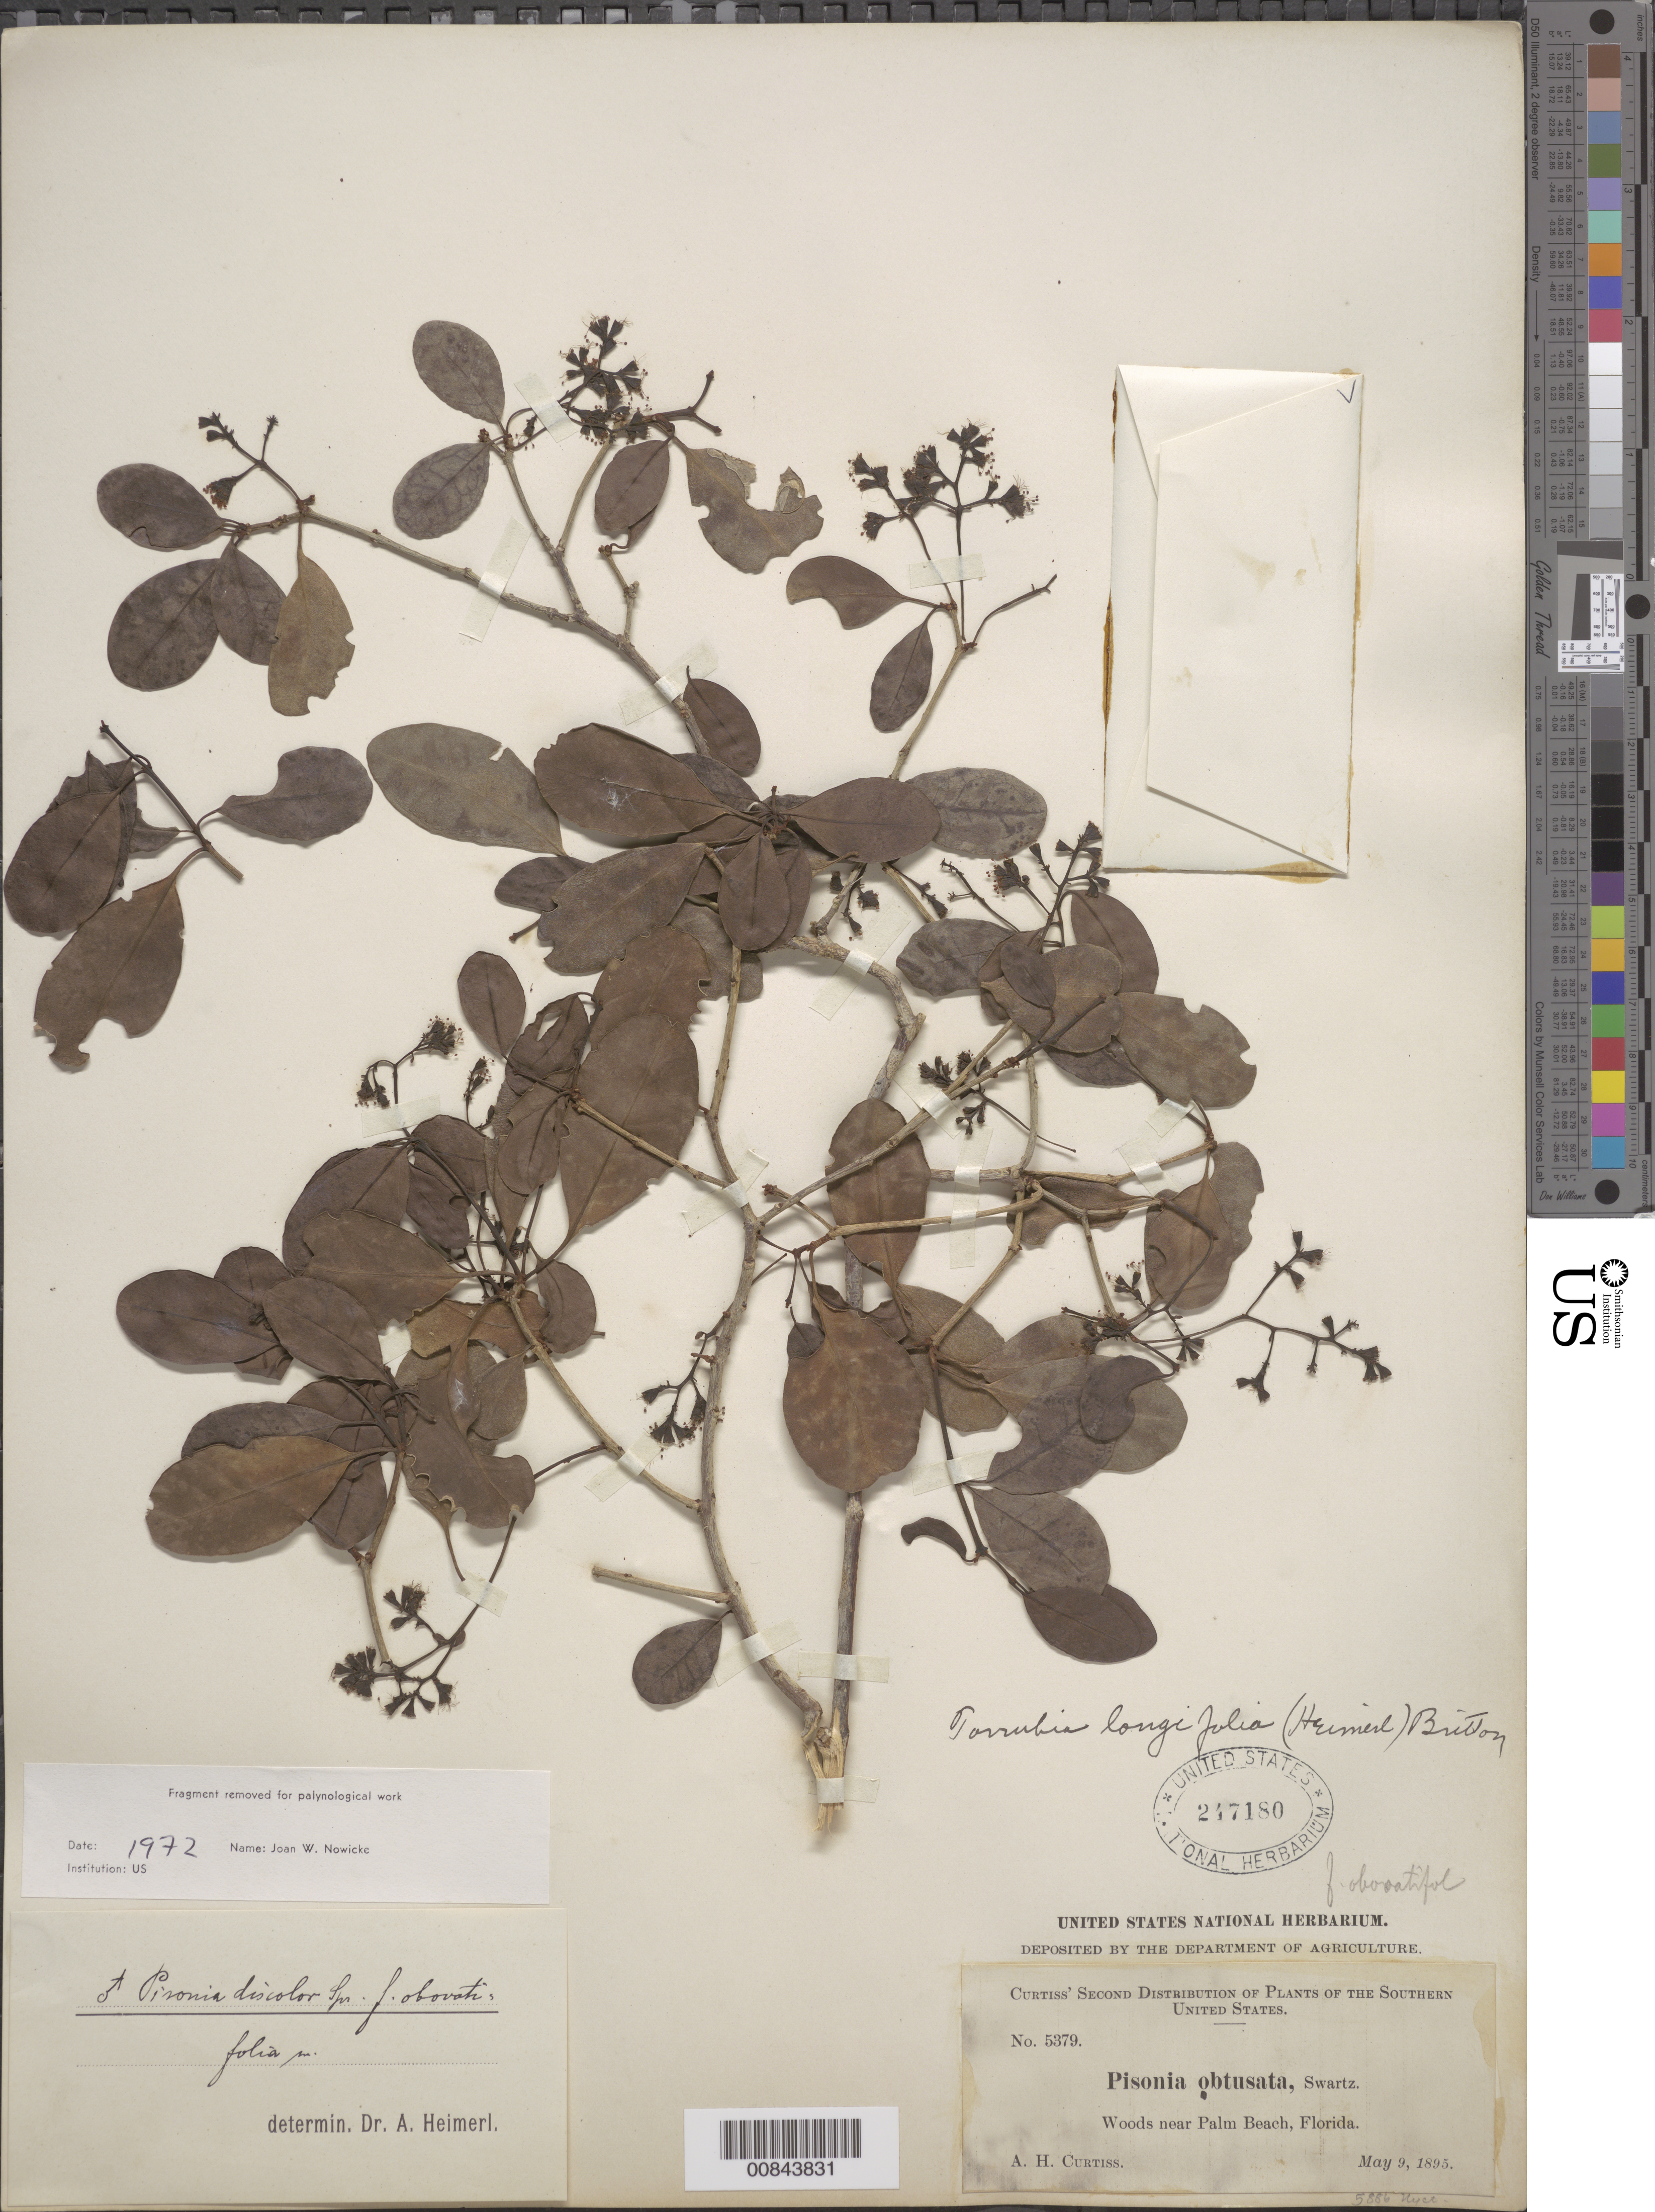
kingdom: Plantae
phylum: Tracheophyta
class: Magnoliopsida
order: Caryophyllales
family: Nyctaginaceae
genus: Guapira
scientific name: Guapira discolor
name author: (Spreng.) Little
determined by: Strong, Mark T., (BOT), Smithsonian Institution - National Museum of Natural History (UNITED STATES)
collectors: A. H. Curtiss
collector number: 5379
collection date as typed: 09 May 1895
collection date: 1895-05-09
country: United States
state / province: Florida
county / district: Palm Beach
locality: Palm Beach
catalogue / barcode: US 247180